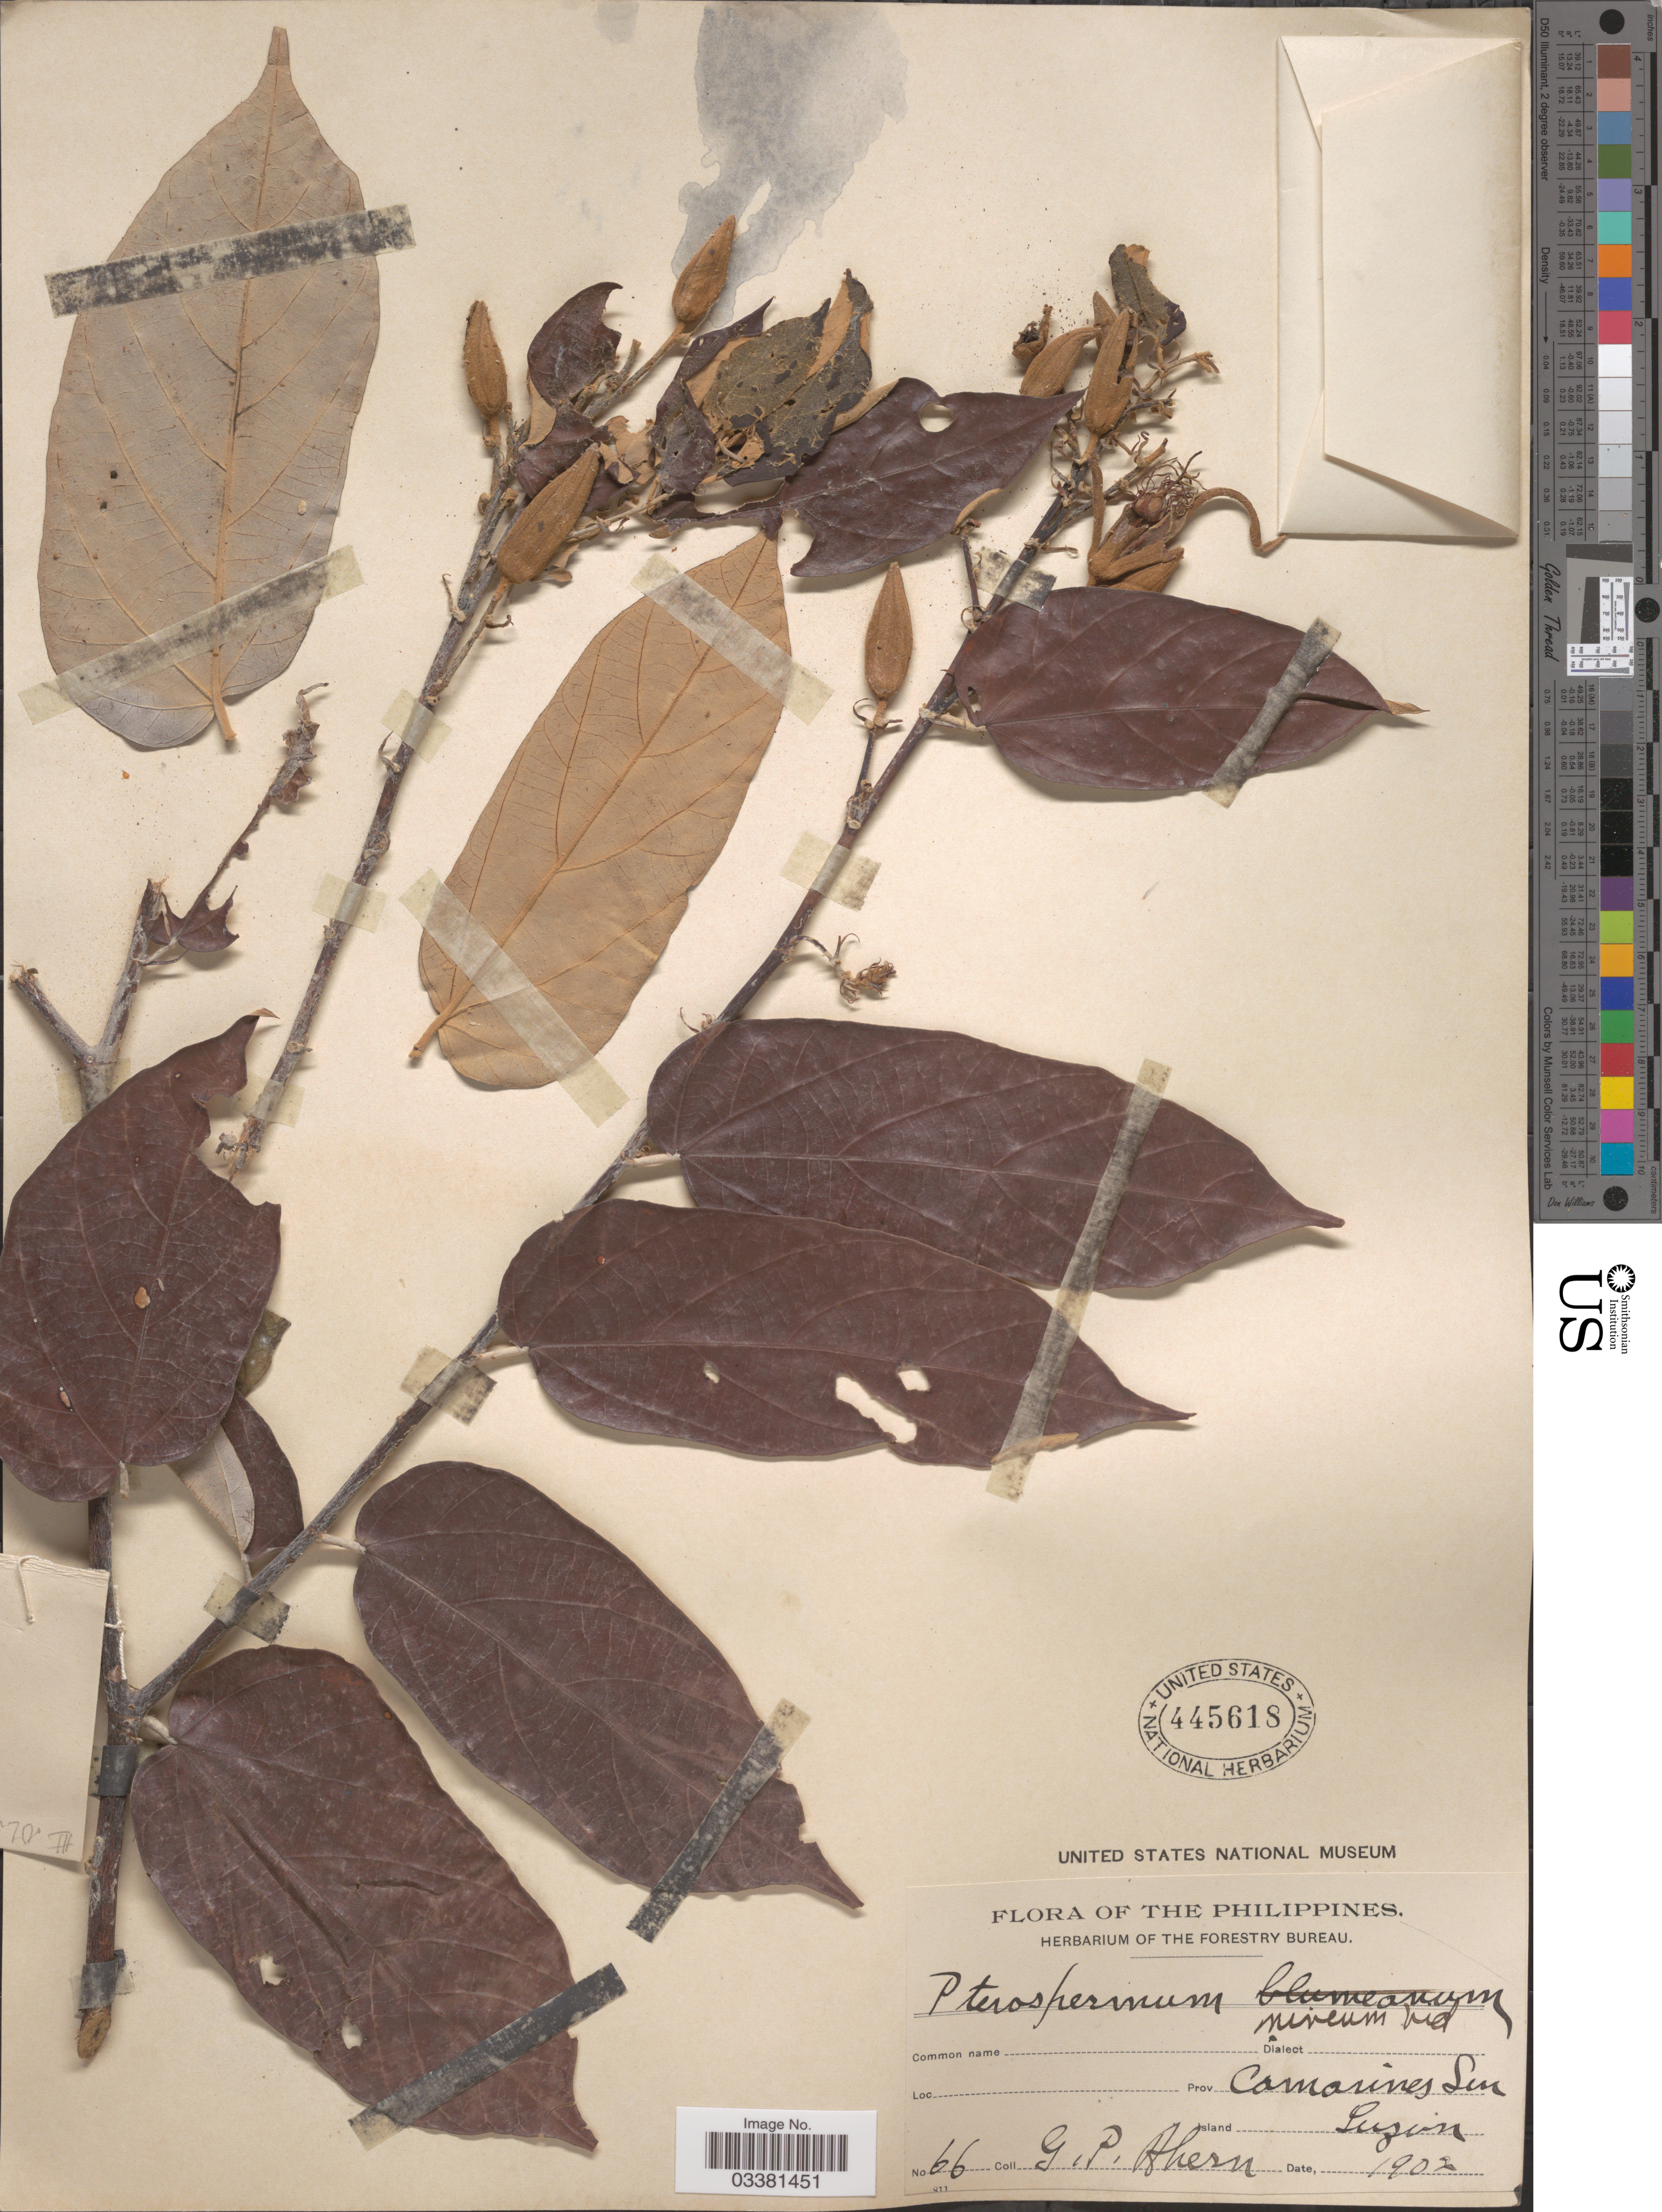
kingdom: Plantae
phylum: Tracheophyta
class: Magnoliopsida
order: Malvales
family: Malvaceae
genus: Pterospermum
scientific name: Pterospermum niveum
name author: S. Vidal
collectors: G. Ahern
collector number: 66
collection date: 1902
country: Philippines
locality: Prov. Camarines Sur, Island Luzon.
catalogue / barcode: US 445618